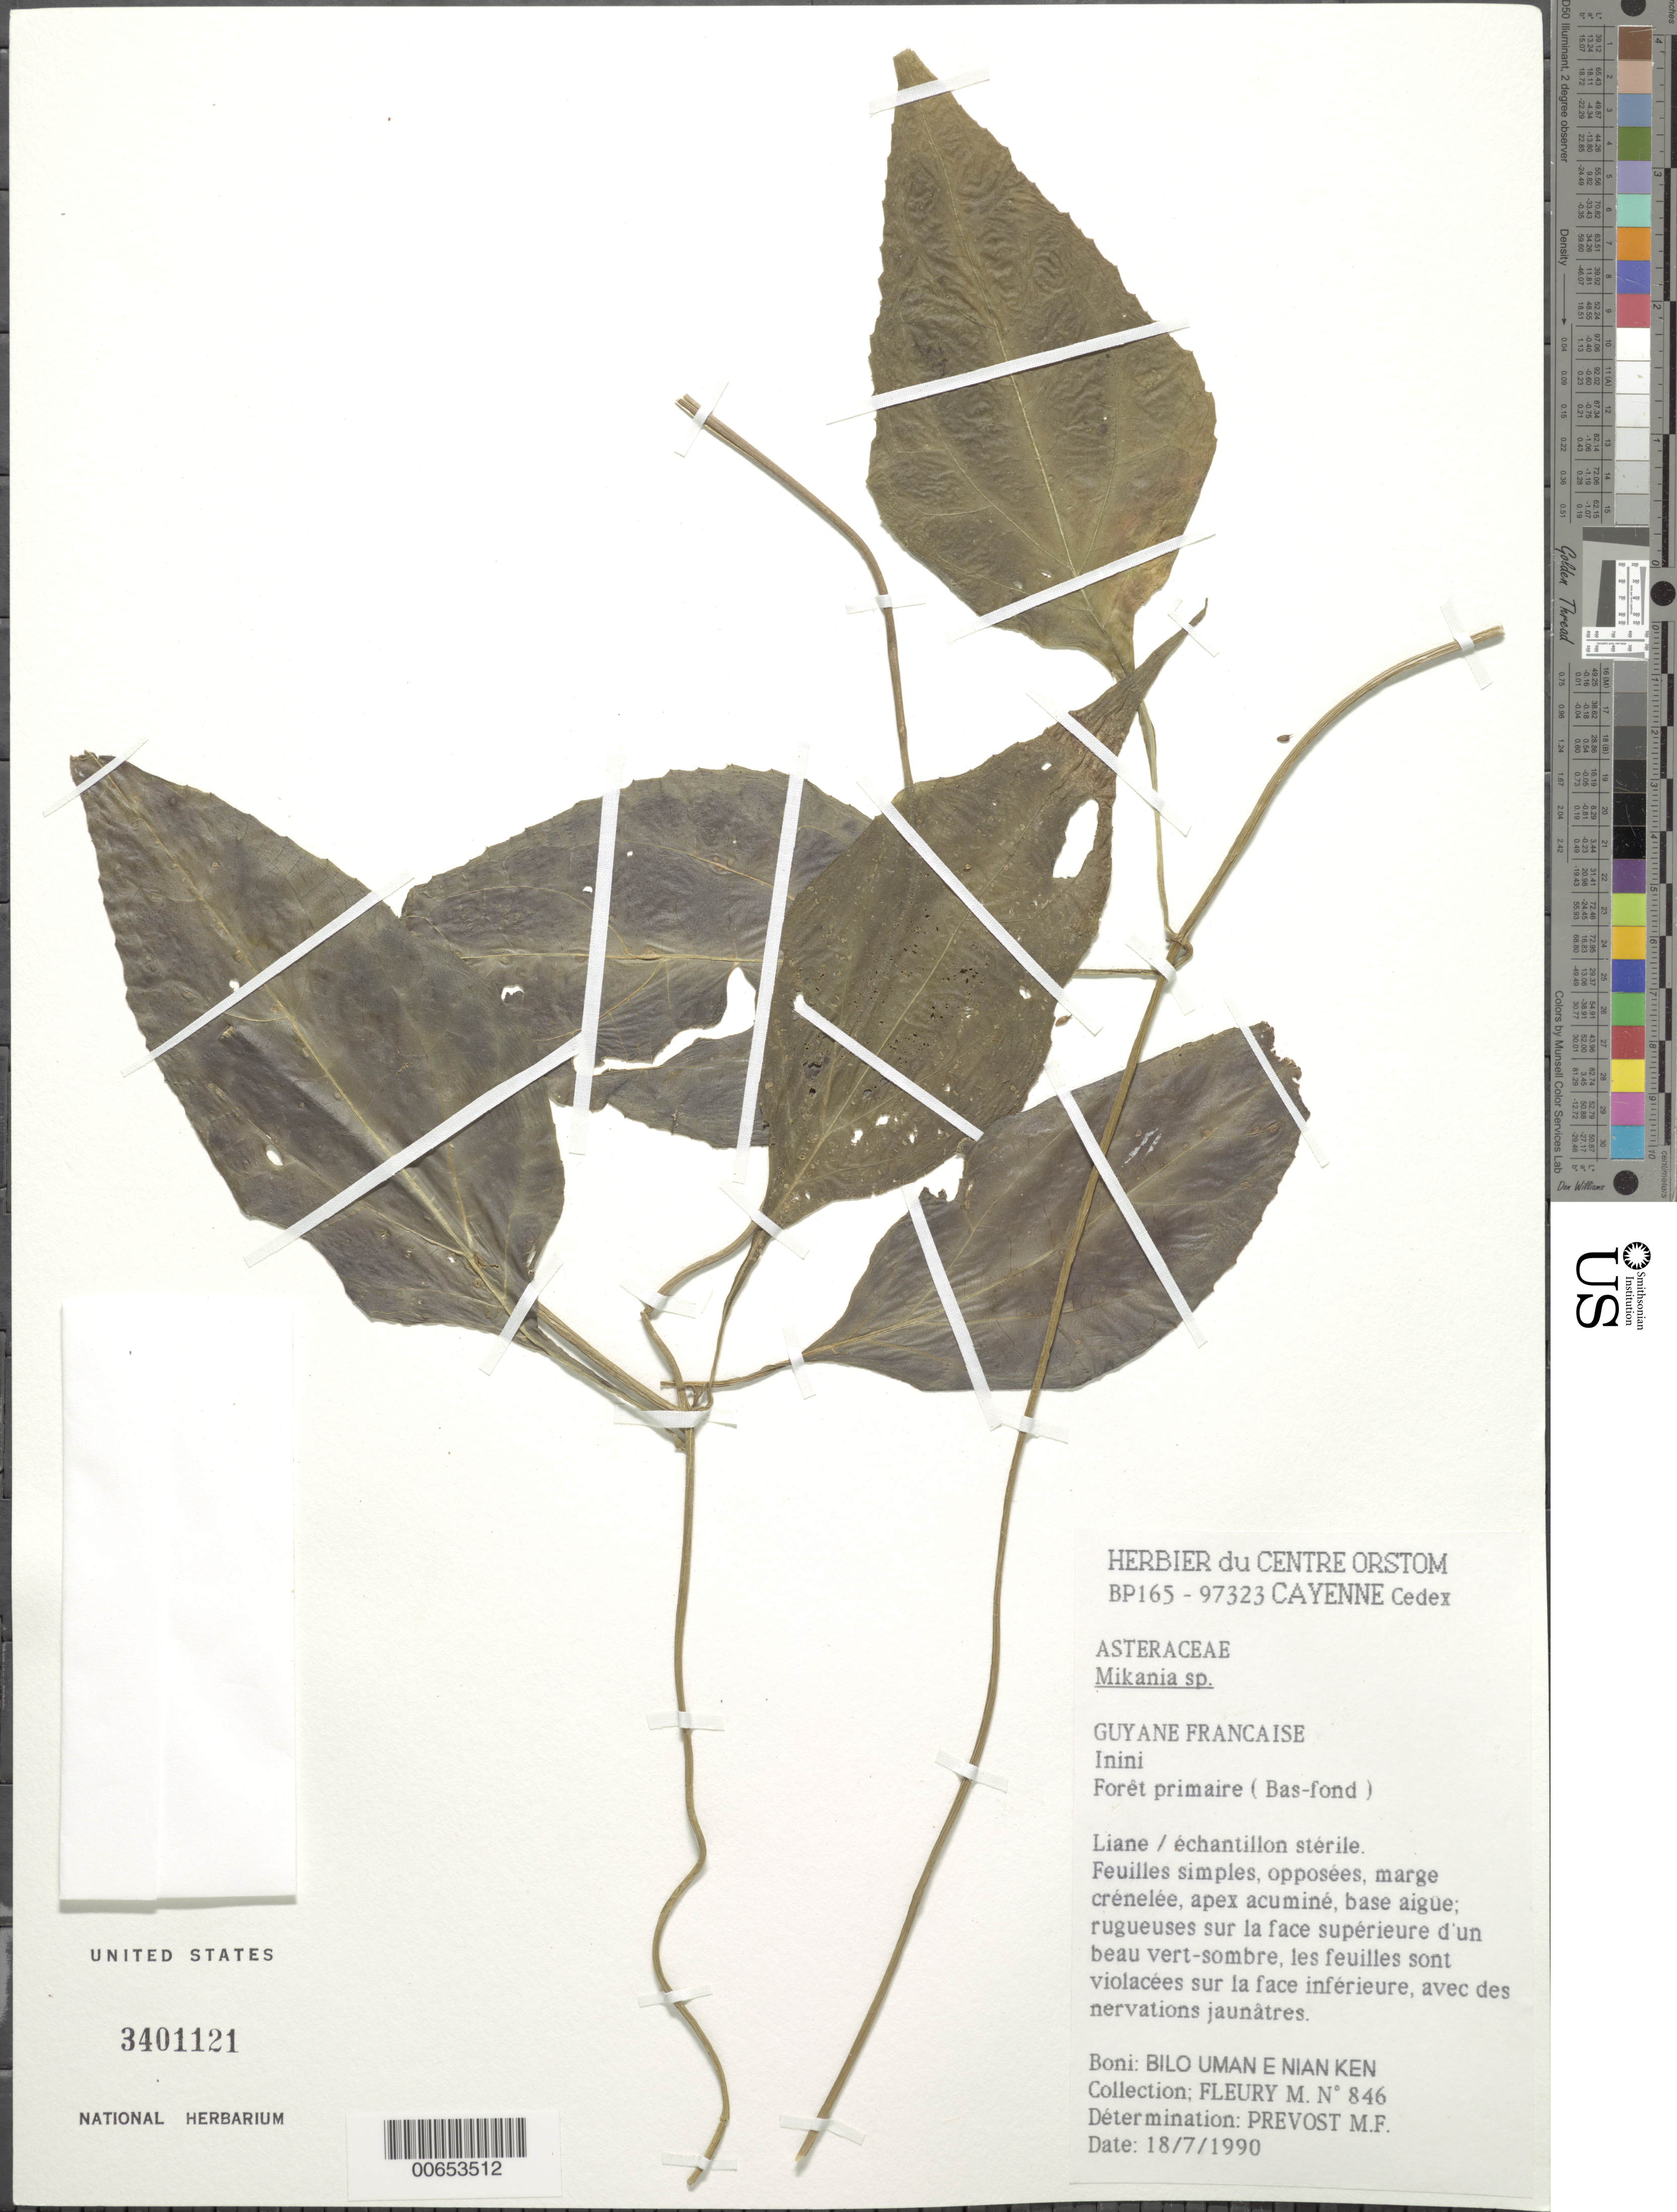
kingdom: Plantae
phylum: Tracheophyta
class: Magnoliopsida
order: Asterales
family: Asteraceae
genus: Mikania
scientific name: Mikania sp.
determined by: Prévost, M.-F.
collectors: M. Fleury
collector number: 846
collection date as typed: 18-Jul-90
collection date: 1990-07-18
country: French Guiana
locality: Inini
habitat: Primary forest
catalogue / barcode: US 3401121